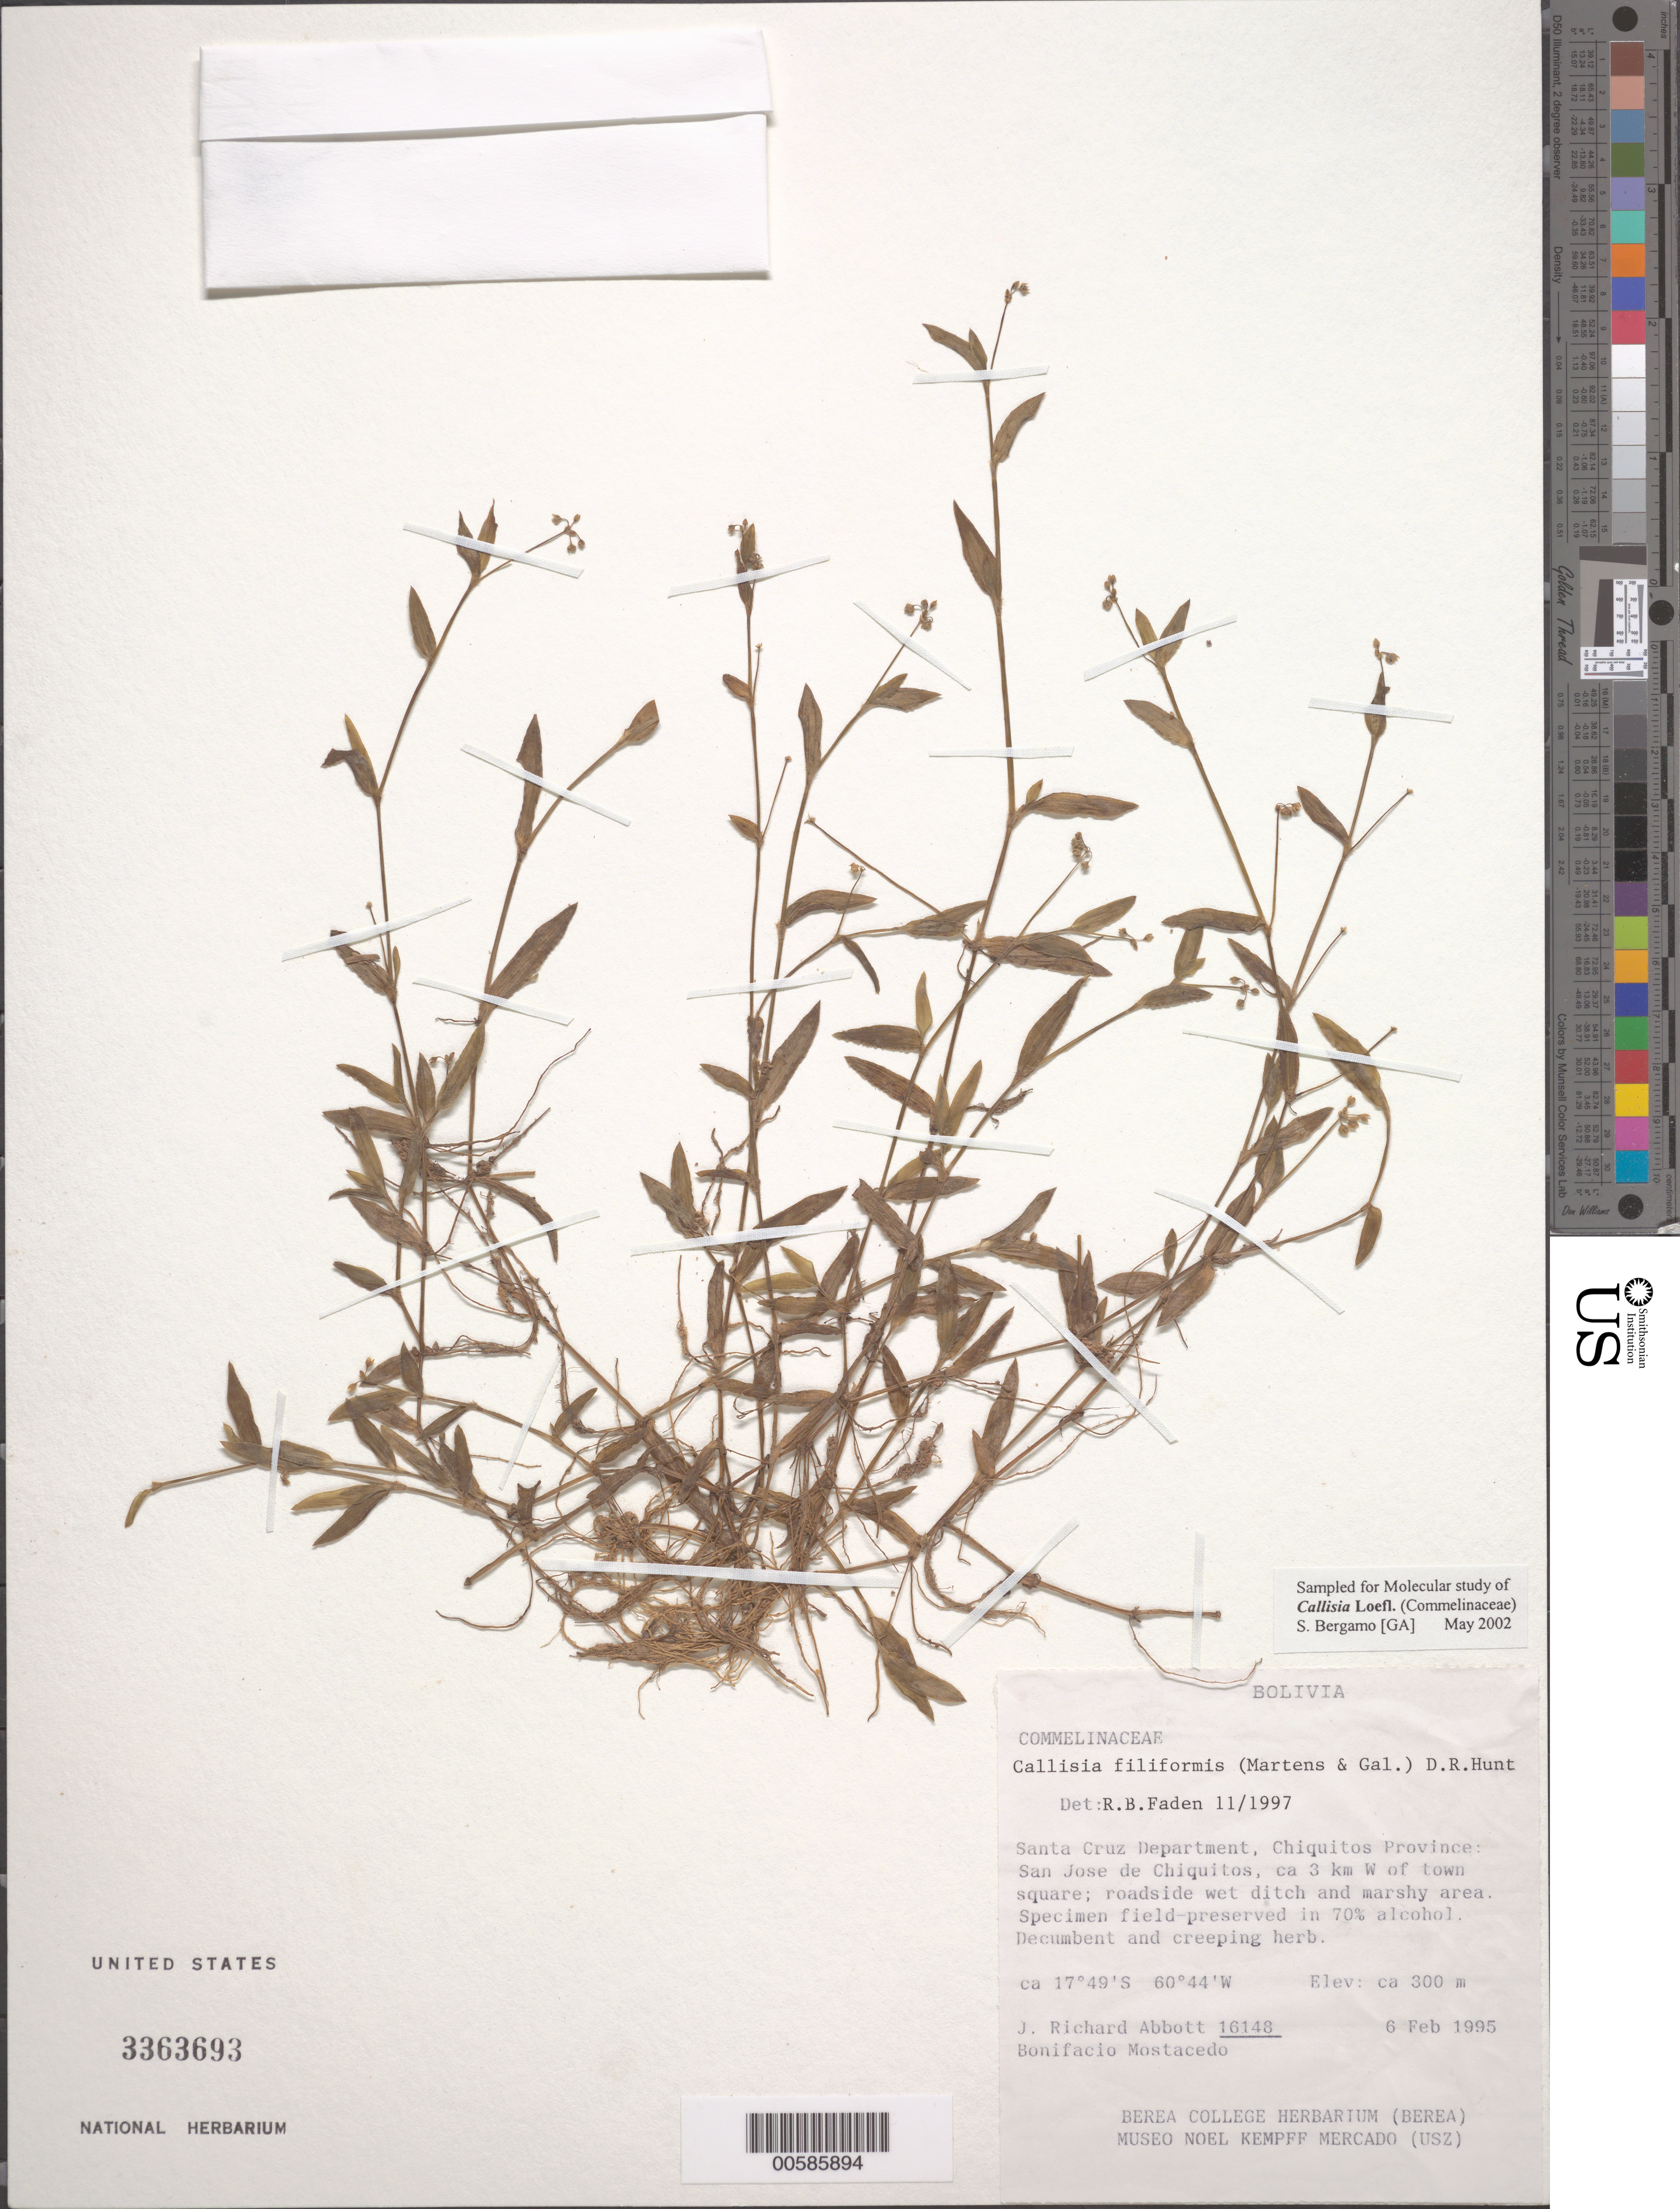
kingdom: Plantae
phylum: Tracheophyta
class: Liliopsida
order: Commelinales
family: Commelinaceae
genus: Callisia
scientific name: Callisia filiformis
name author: (M. Martens & Galeotti) D.R. Hunt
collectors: J. R. Abbott & B. Mostacedo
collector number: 16148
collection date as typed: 06 Feb 1995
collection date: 1995-02-06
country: Bolivia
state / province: Santa Cruz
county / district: Chiquitos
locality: San Jose de Chiquitos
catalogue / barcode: US 3363693